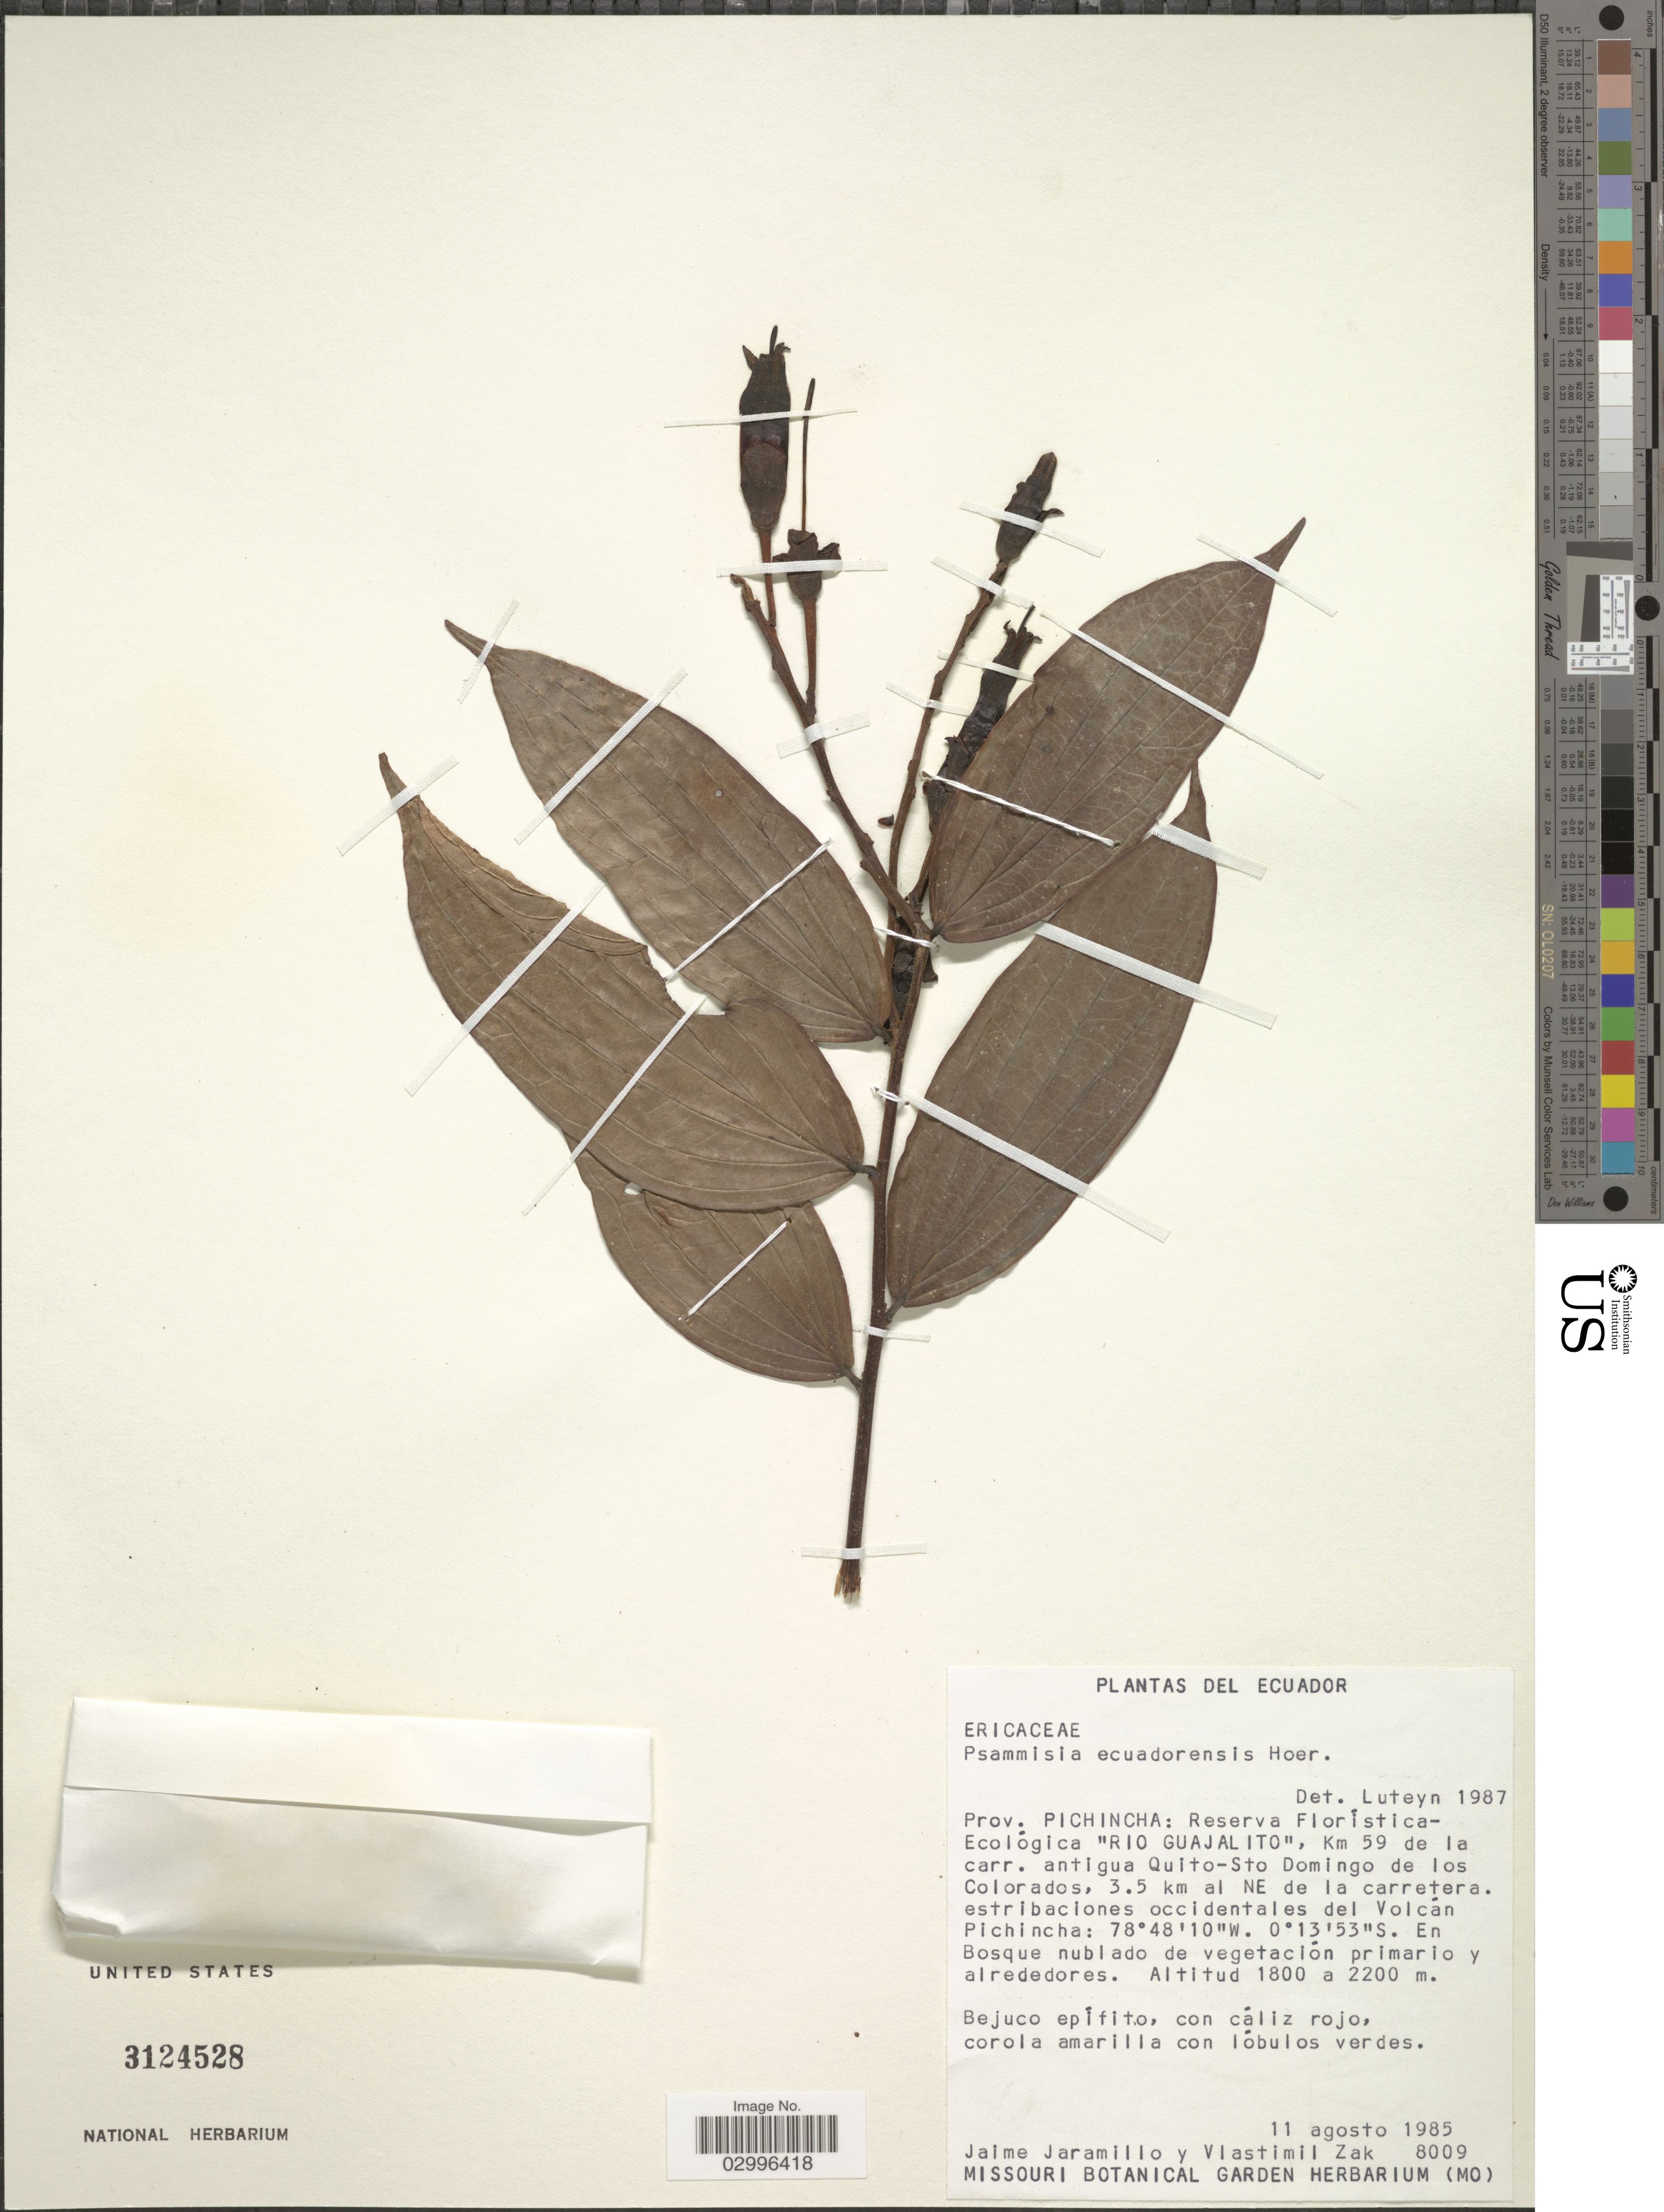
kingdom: Plantae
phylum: Tracheophyta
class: Magnoliopsida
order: Ericales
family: Ericaceae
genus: Psammisia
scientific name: Psammisia ecuadorensis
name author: Hoerold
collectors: J. Jaramillo & V. Zak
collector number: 8009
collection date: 1985-08-11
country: Ecuador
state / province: Pichincha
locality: Reserva Florística-Ecológica "Rio Guajalito", Km 59 de la carr. antigua Quito - Sto Domingo de los Colorados, 3.5 km al NE de la carretera. Estribaciones occidentales del Volcán Pichincha.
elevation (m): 1800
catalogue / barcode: US 3124528